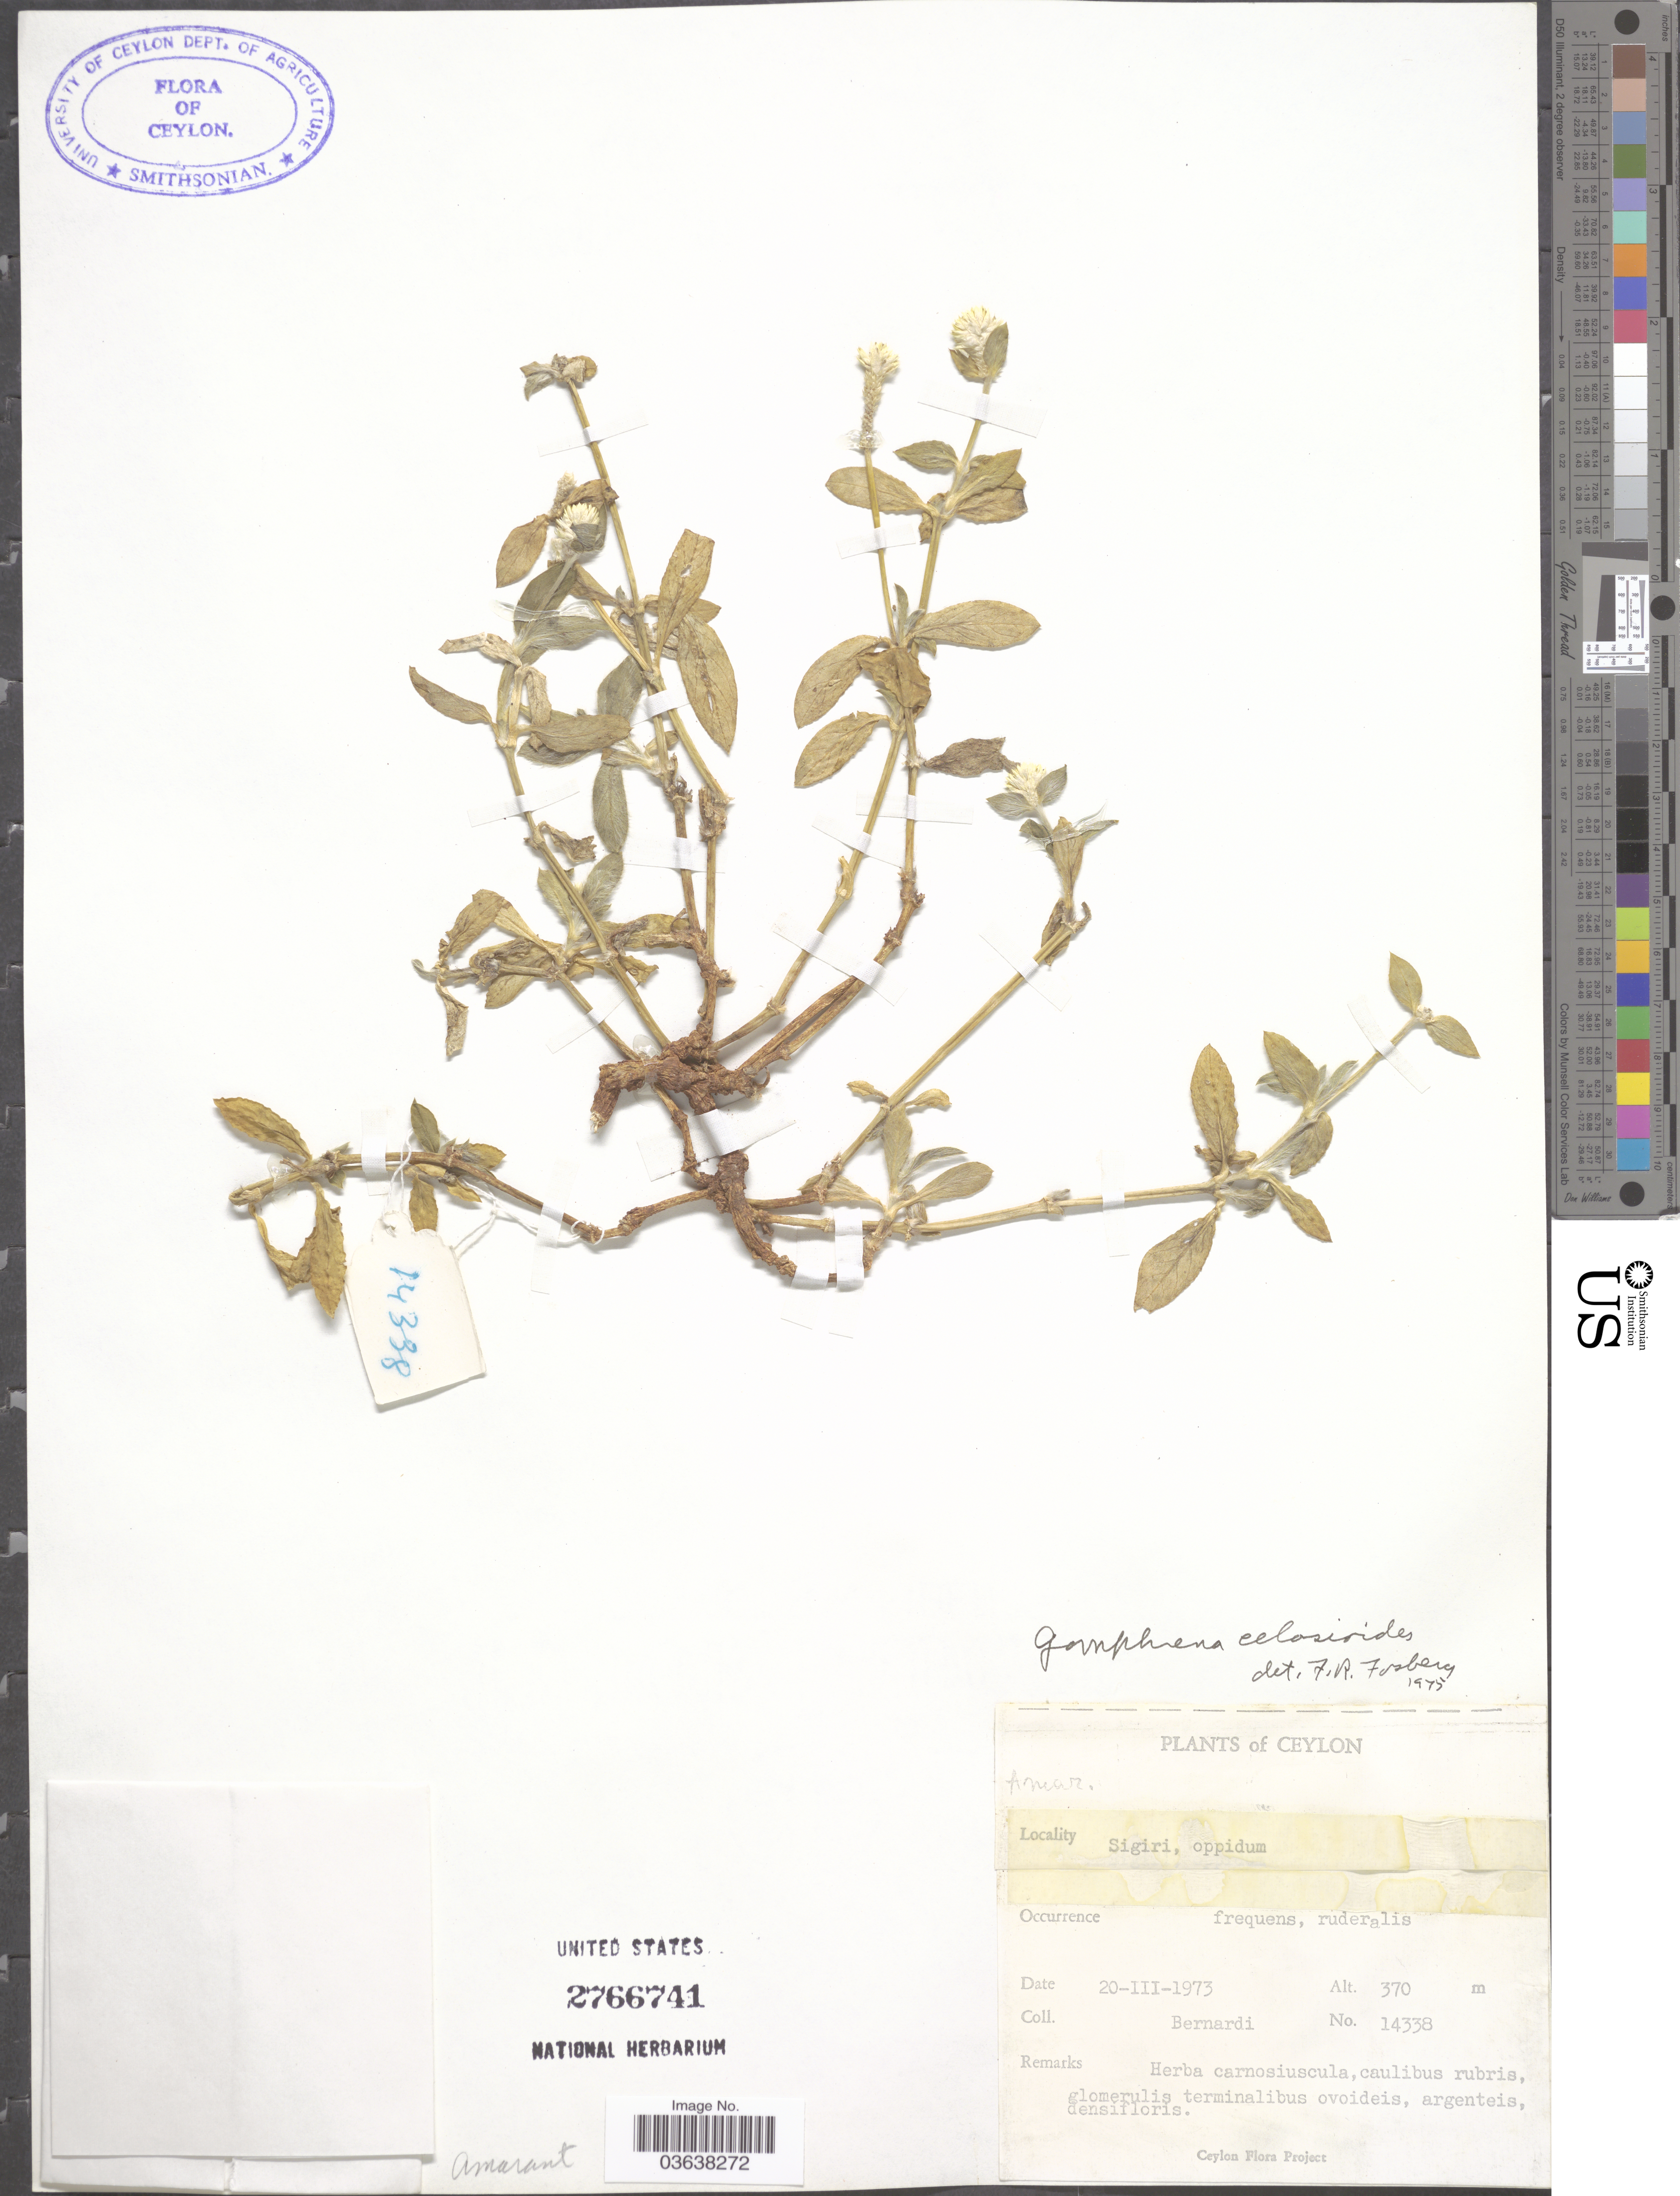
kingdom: Plantae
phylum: Tracheophyta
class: Magnoliopsida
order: Caryophyllales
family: Amaranthaceae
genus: Gomphrena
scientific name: Gomphrena celosioides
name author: Mart.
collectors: Bernardi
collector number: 14338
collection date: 1973-03-20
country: Sri Lanka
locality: Ceylon. Sigiri, oppidum.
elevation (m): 370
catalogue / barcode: US 2766741